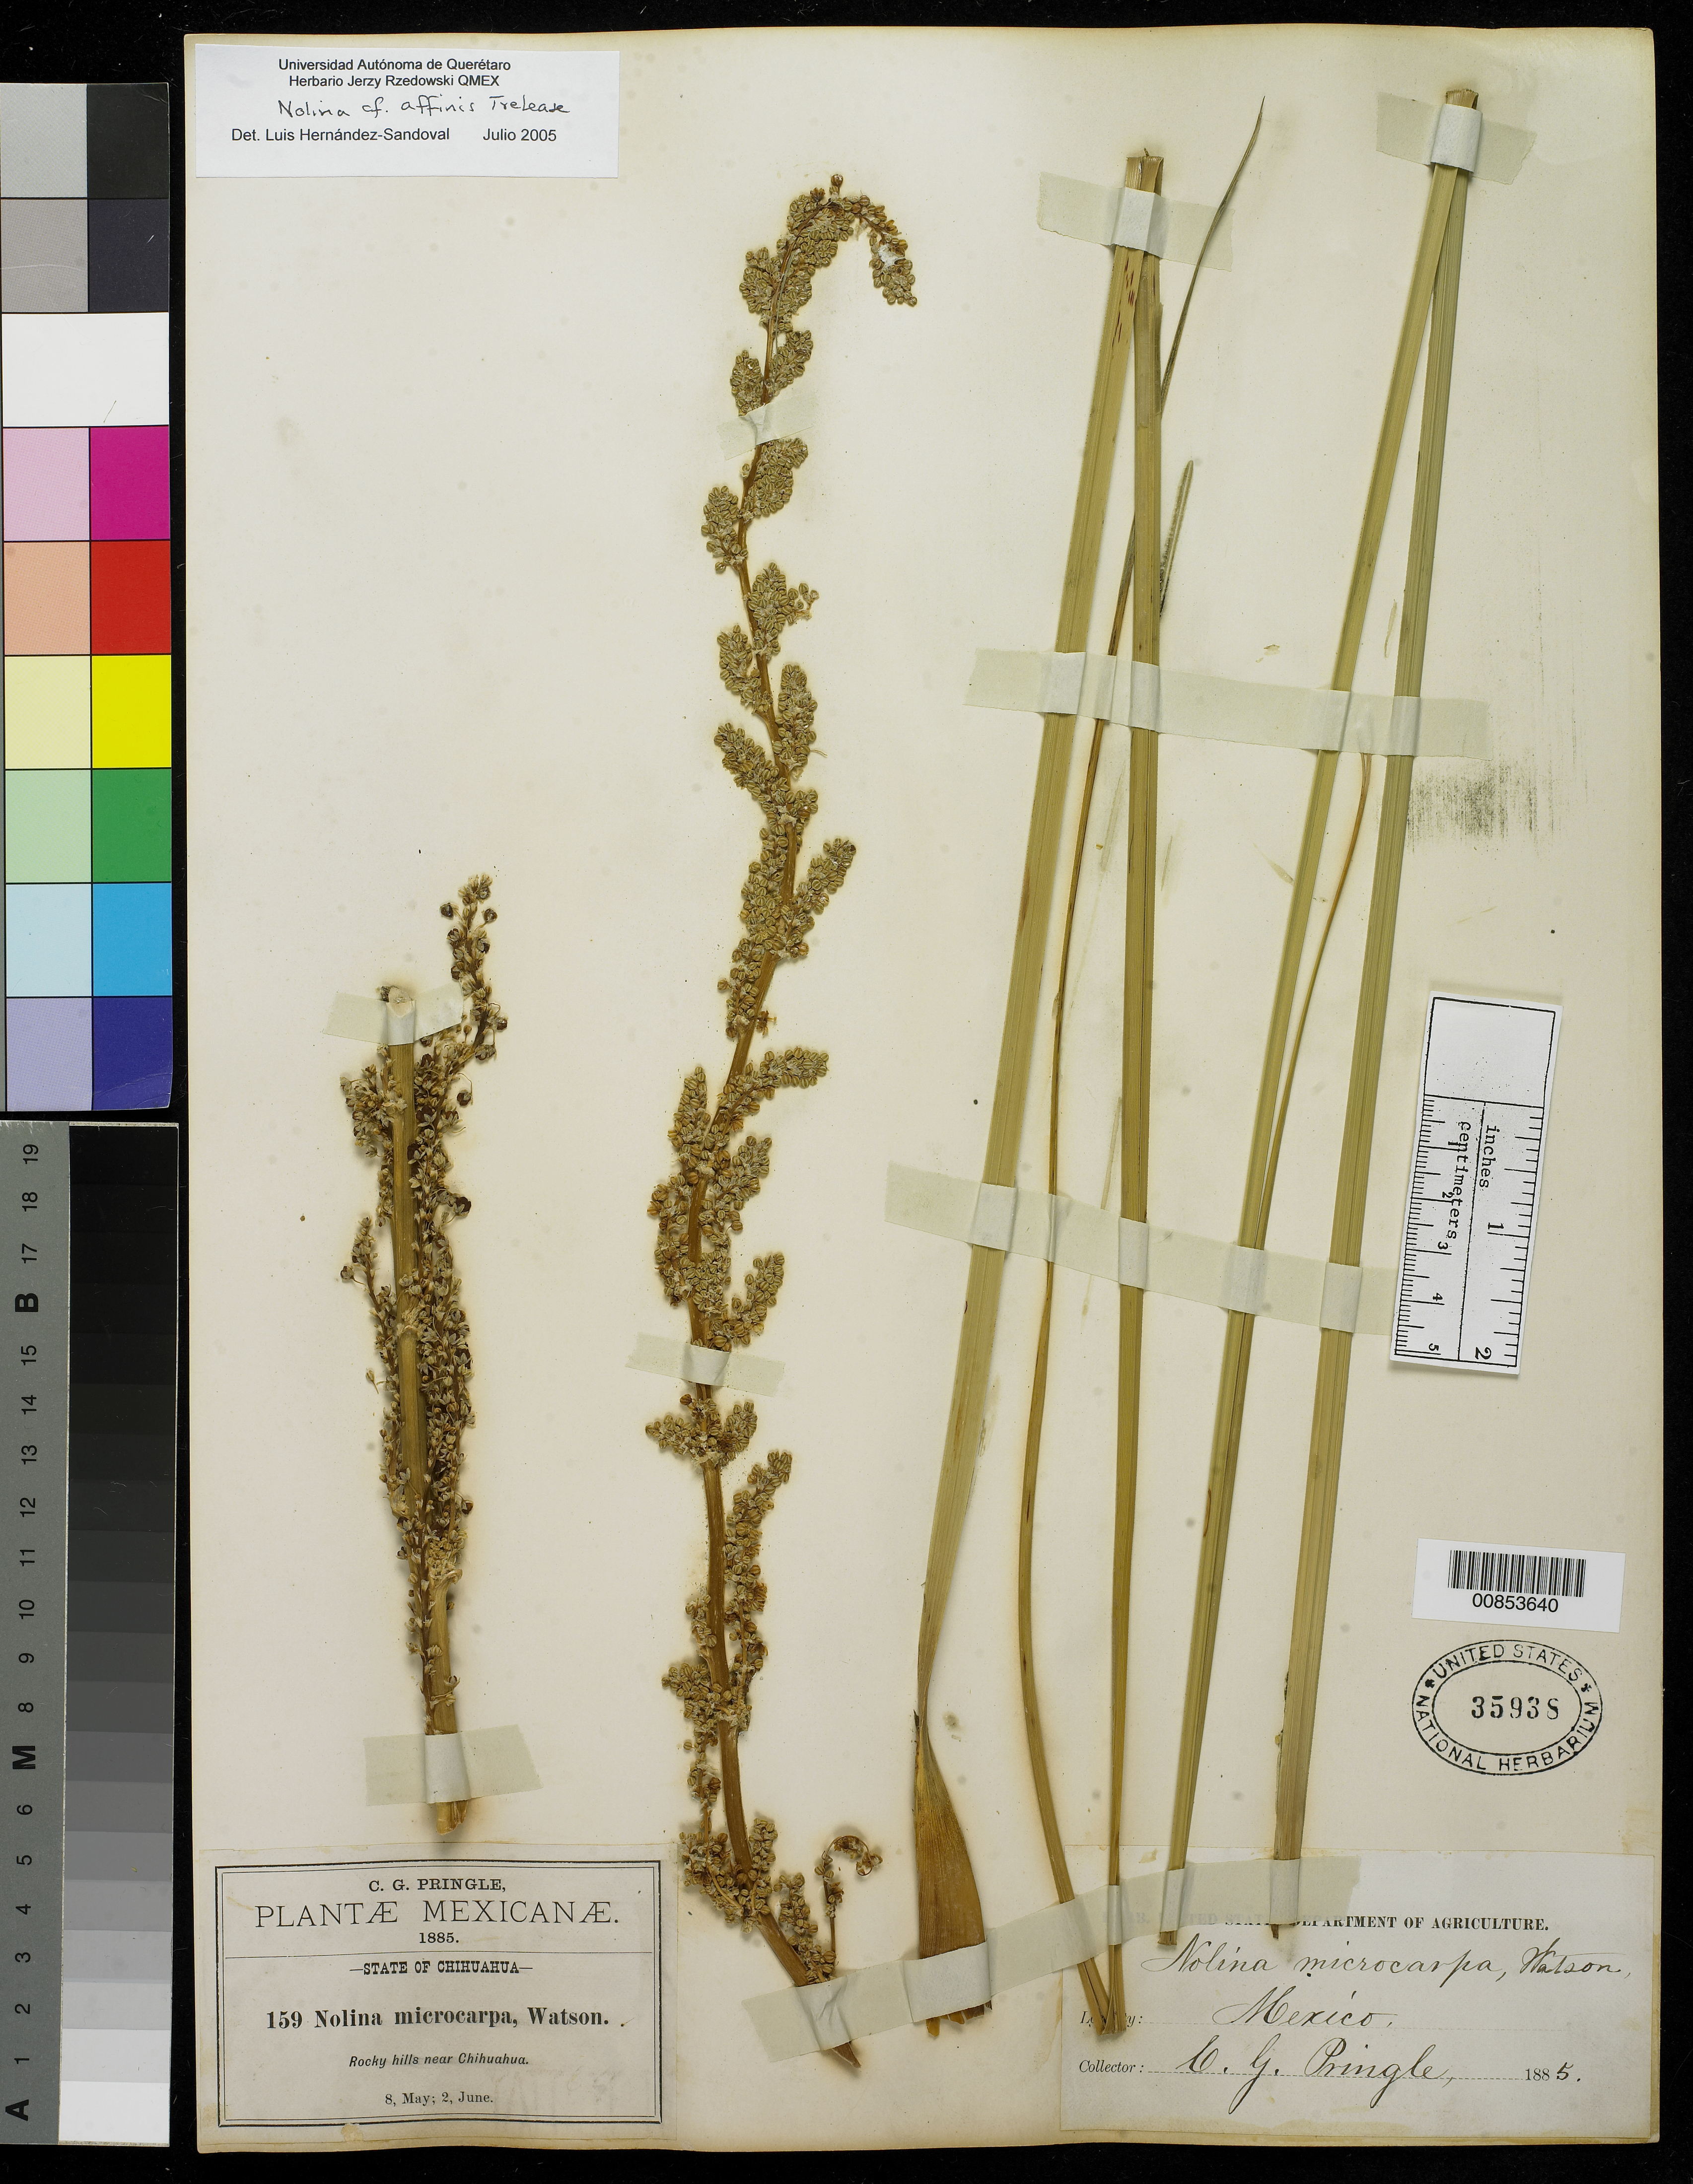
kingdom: Plantae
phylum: Tracheophyta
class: Liliopsida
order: Asparagales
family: Asparagaceae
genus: Nolina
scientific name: Nolina affinis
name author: Trel.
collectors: C. G. Pringle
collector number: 159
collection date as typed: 08 May 1885 to 02 Jun 1885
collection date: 1885-05-08/1885-06-02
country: Mexico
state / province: Chihuahua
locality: Rocky hills near Chihuahua.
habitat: Rocky hills.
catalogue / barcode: US 35938